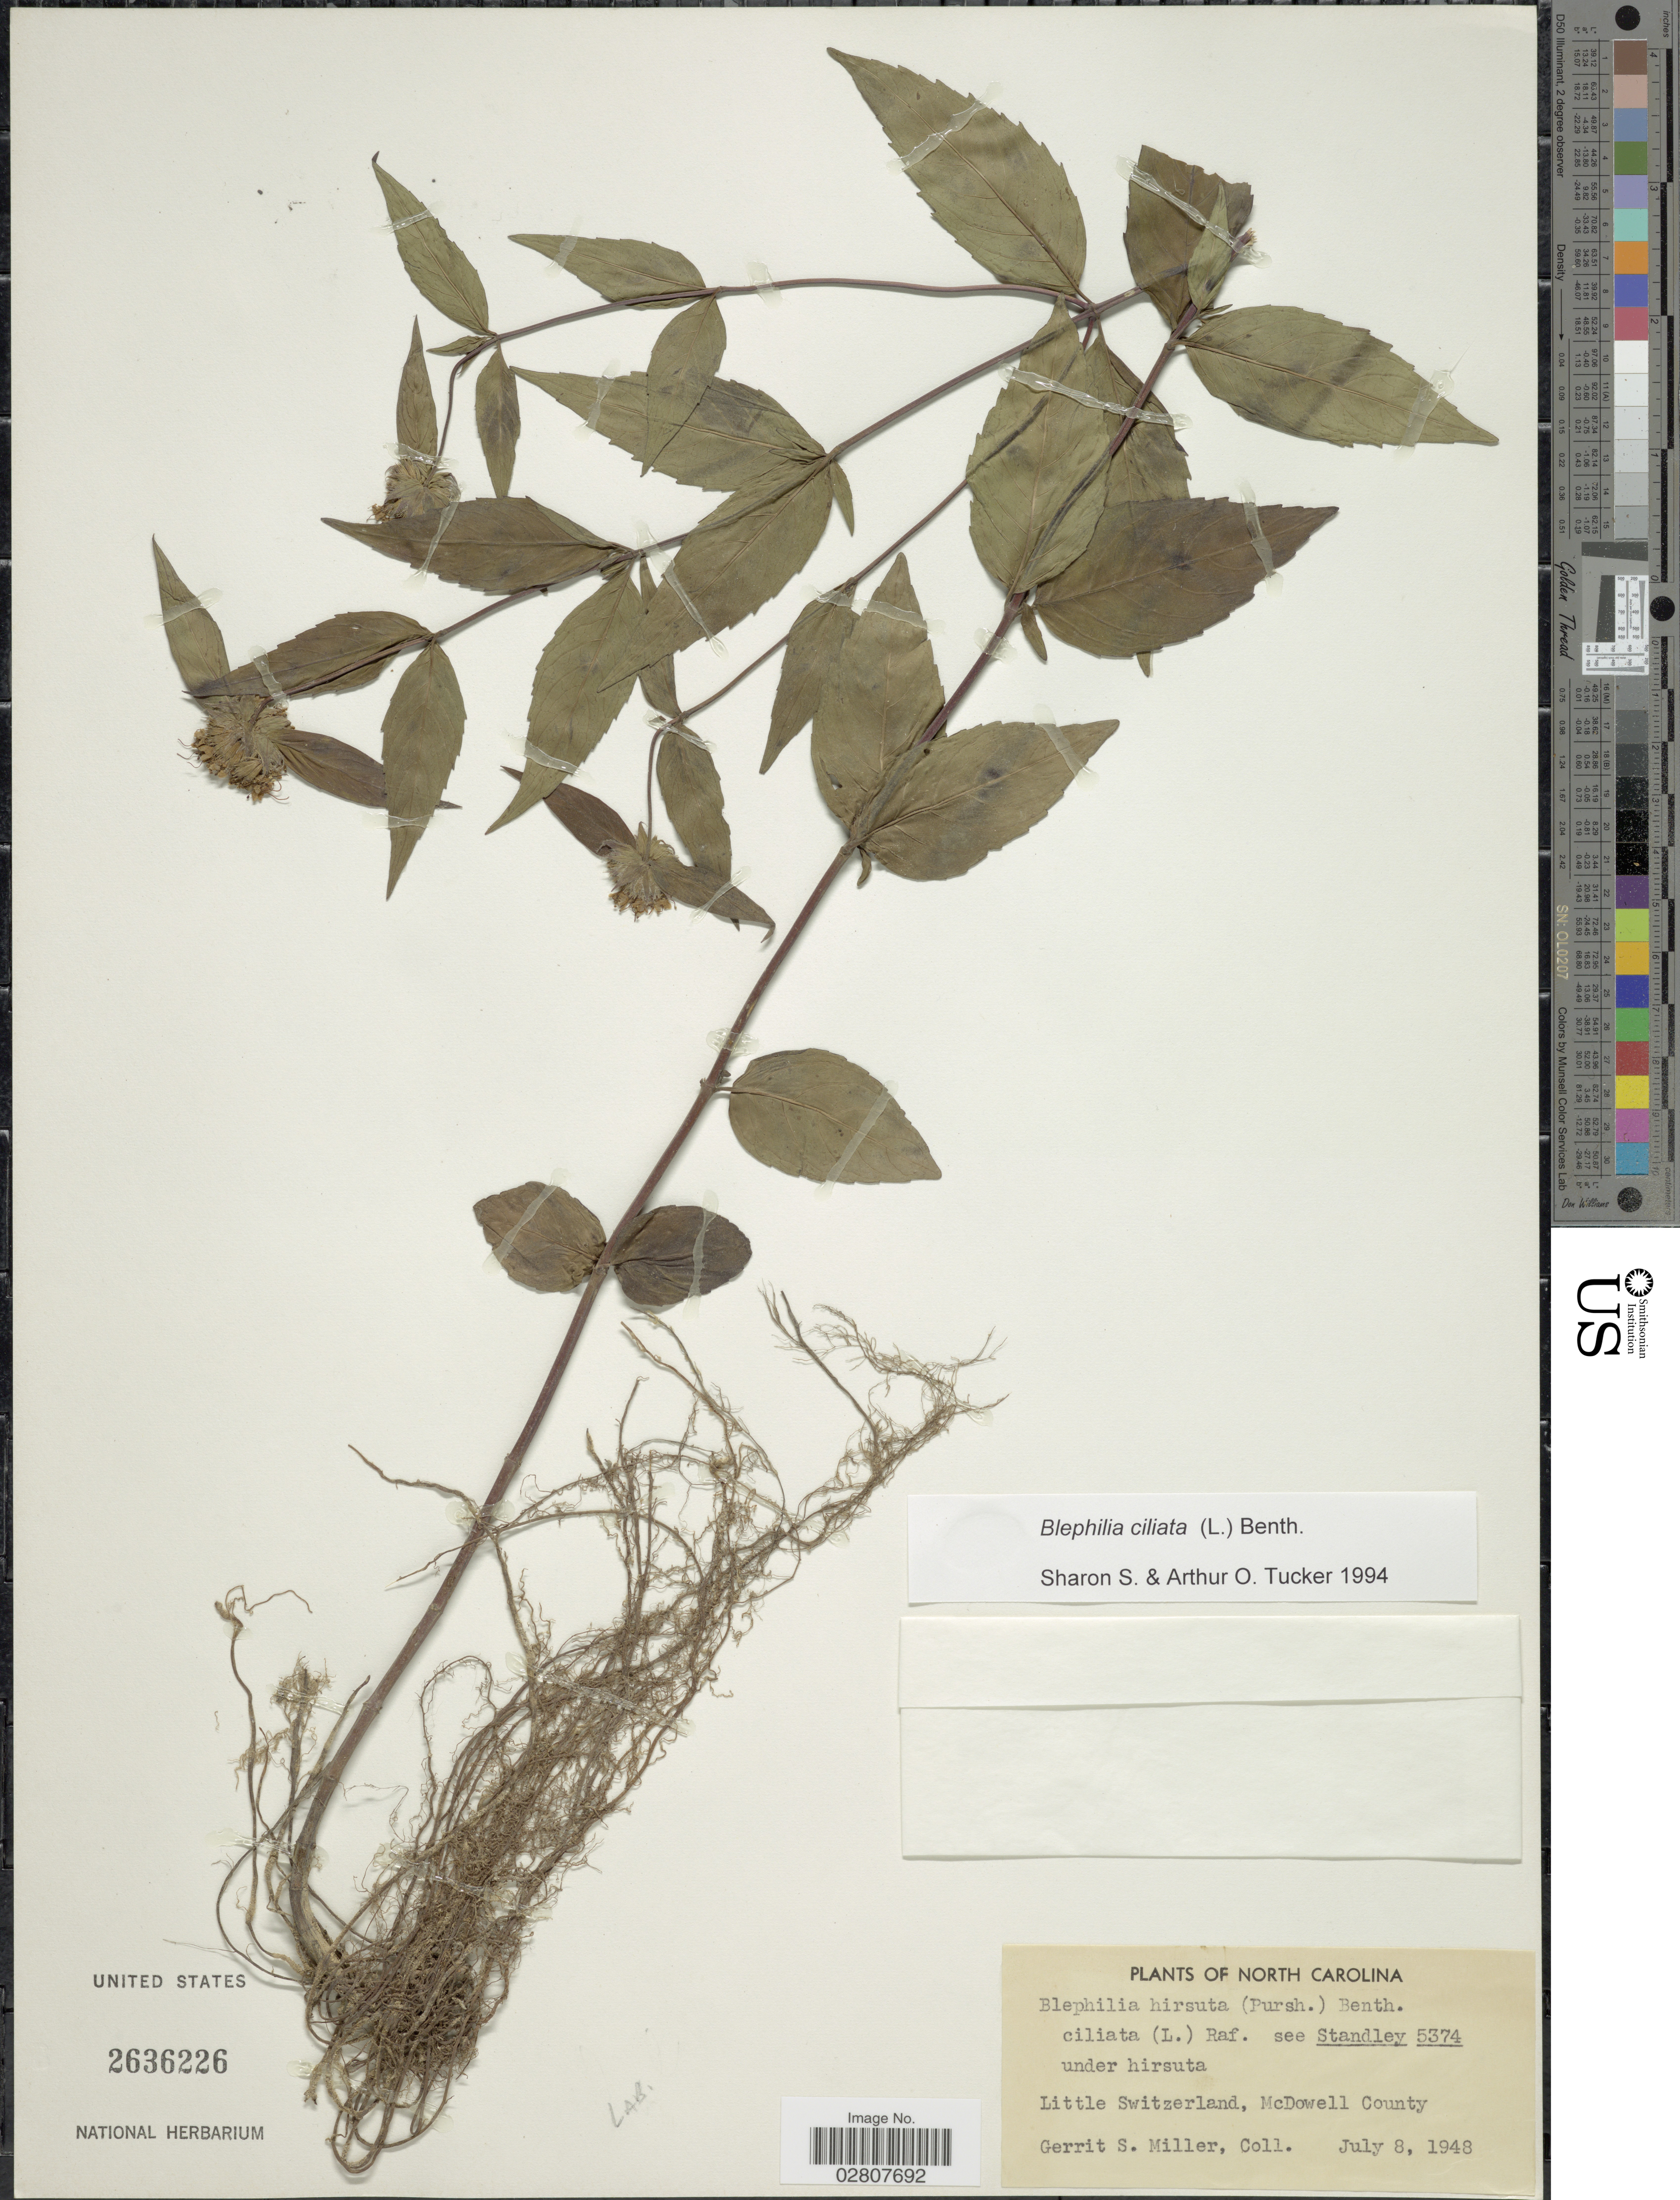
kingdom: Plantae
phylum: Tracheophyta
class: Magnoliopsida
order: Lamiales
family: Lamiaceae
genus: Blephilia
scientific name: Blephilia ciliata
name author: (L.) Raf. ex Benth.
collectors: G. S. Miller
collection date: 1948-07-08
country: United States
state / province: North Carolina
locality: Little Switzerland, McDowell County.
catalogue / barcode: US 2636226